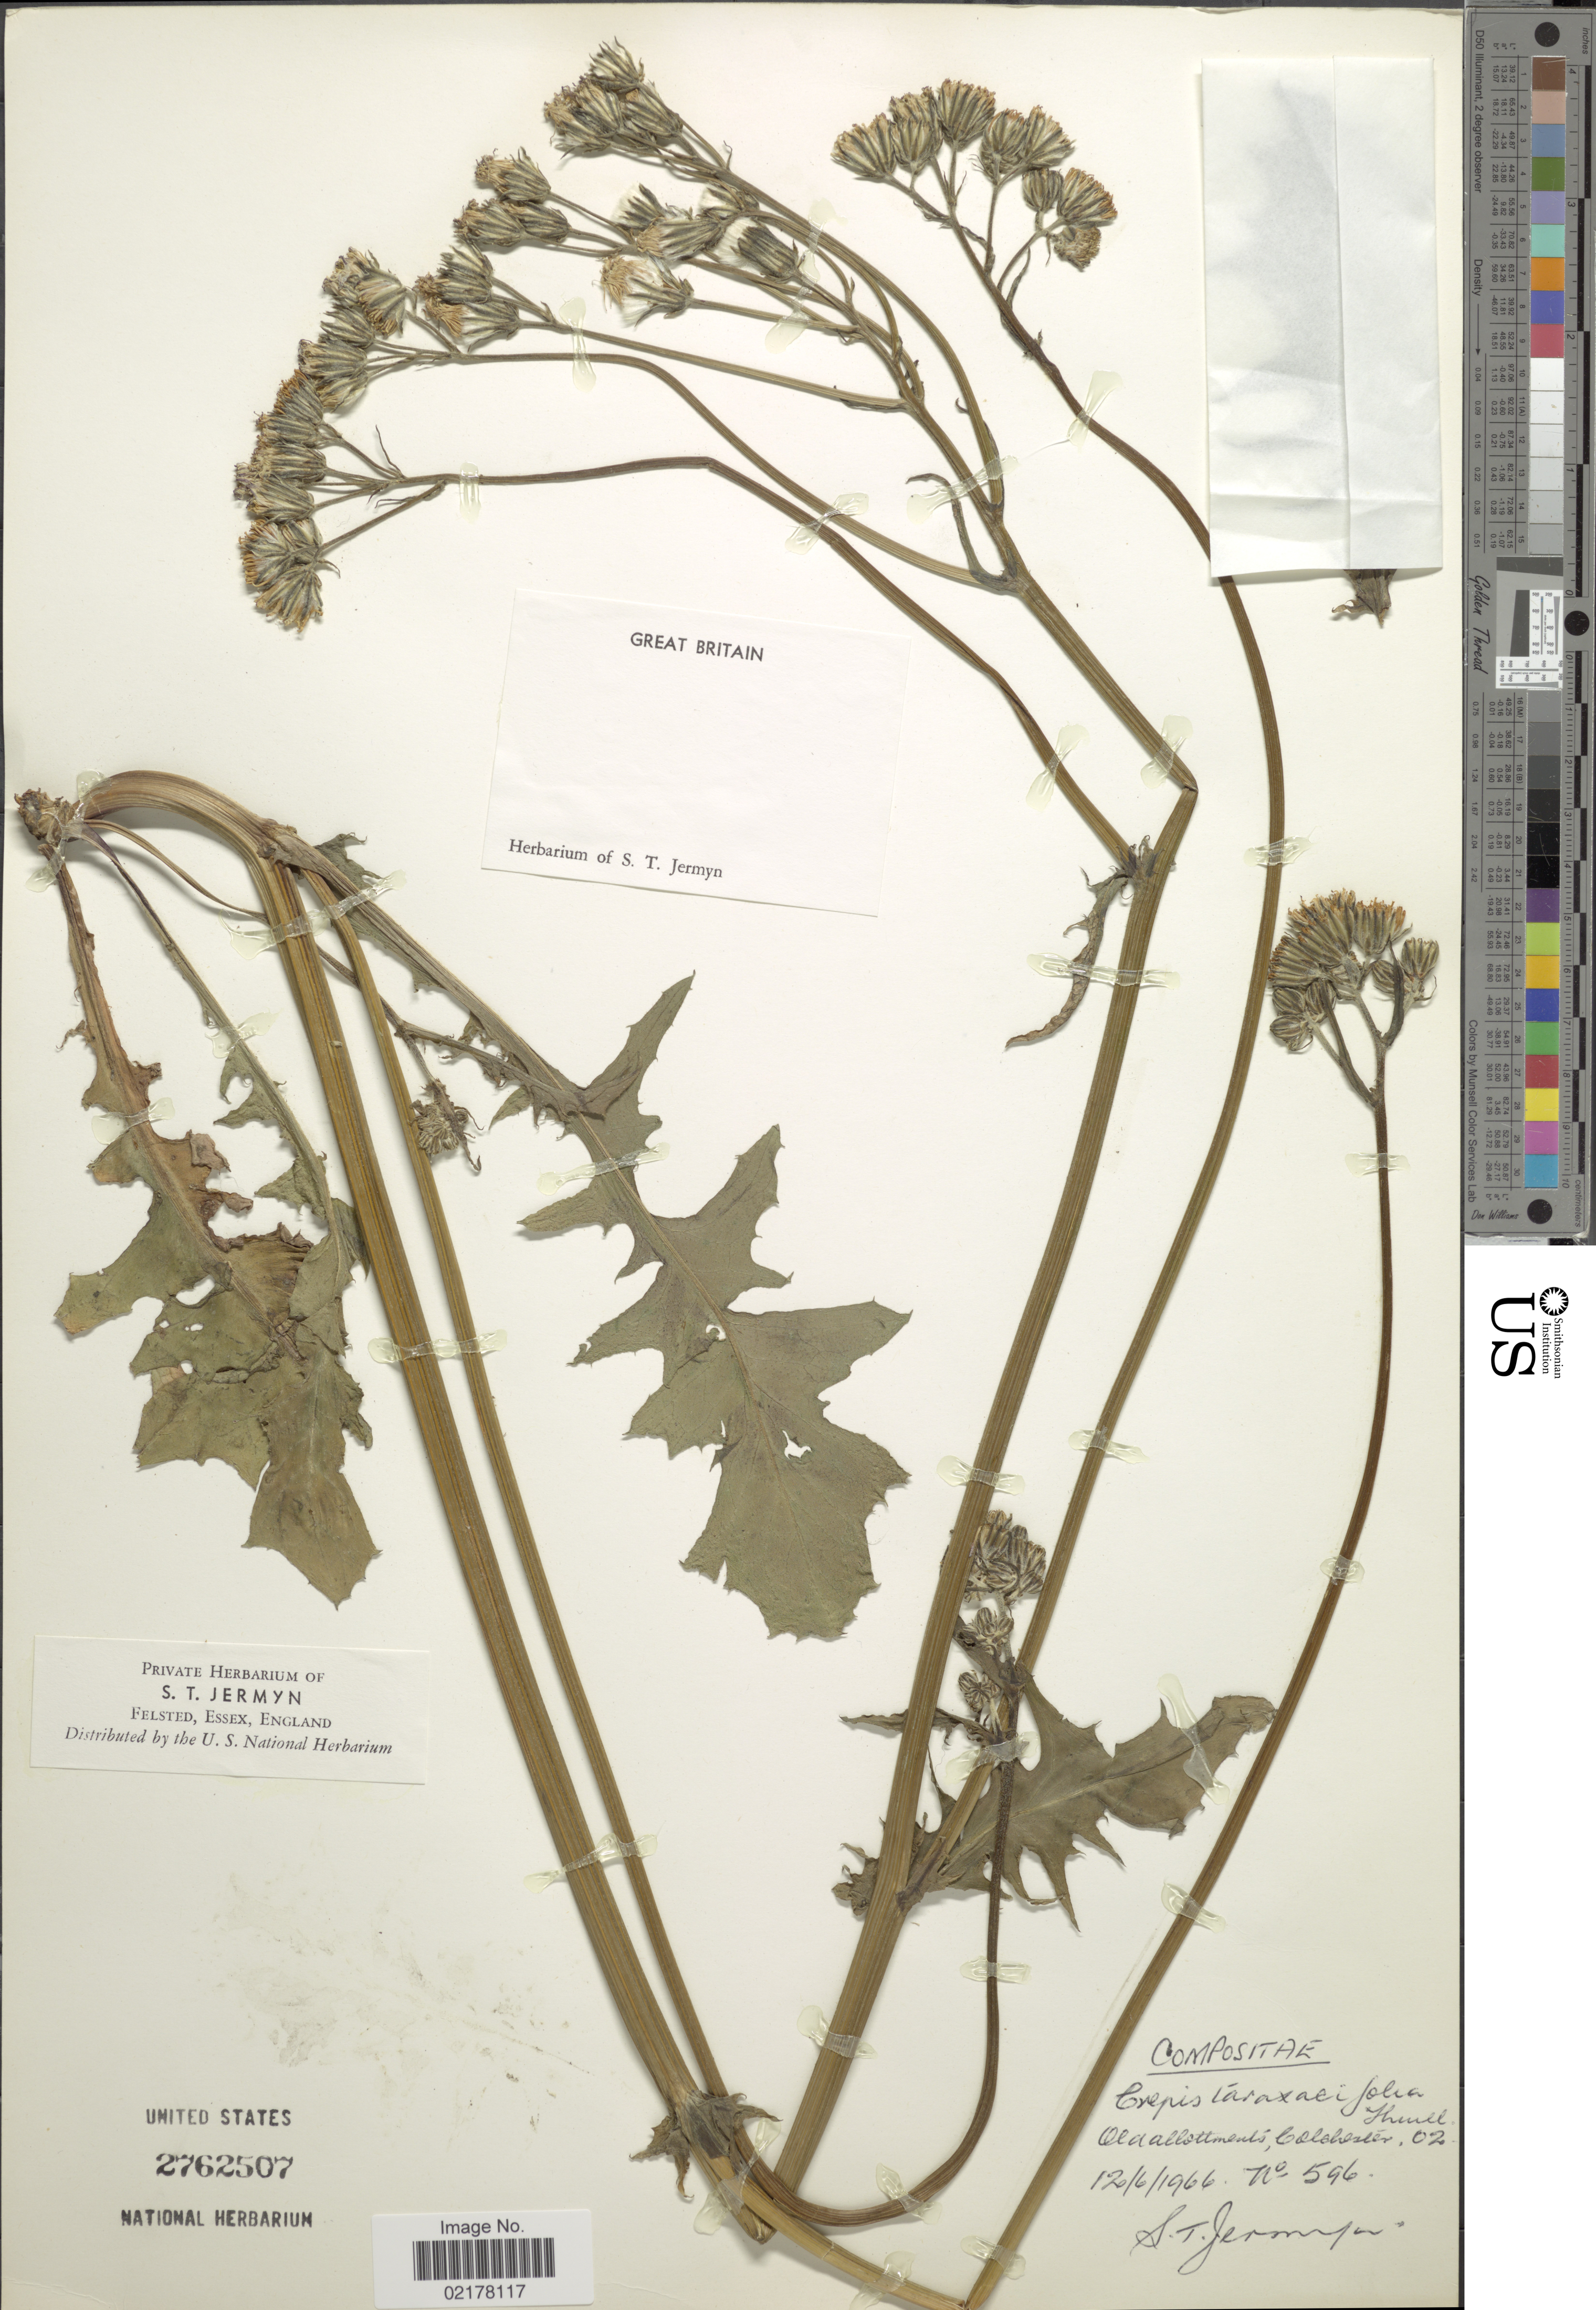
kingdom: Plantae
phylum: Tracheophyta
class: Magnoliopsida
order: Asterales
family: Asteraceae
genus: Crepis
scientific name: Crepis vesicaria subsp. taraxacifolia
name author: (Thuill.) Thell.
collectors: S. Jermyn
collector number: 596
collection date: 1966-06-12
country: United Kingdom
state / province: England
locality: Great Britain. Old Allotments, Colchester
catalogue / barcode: US 2762507